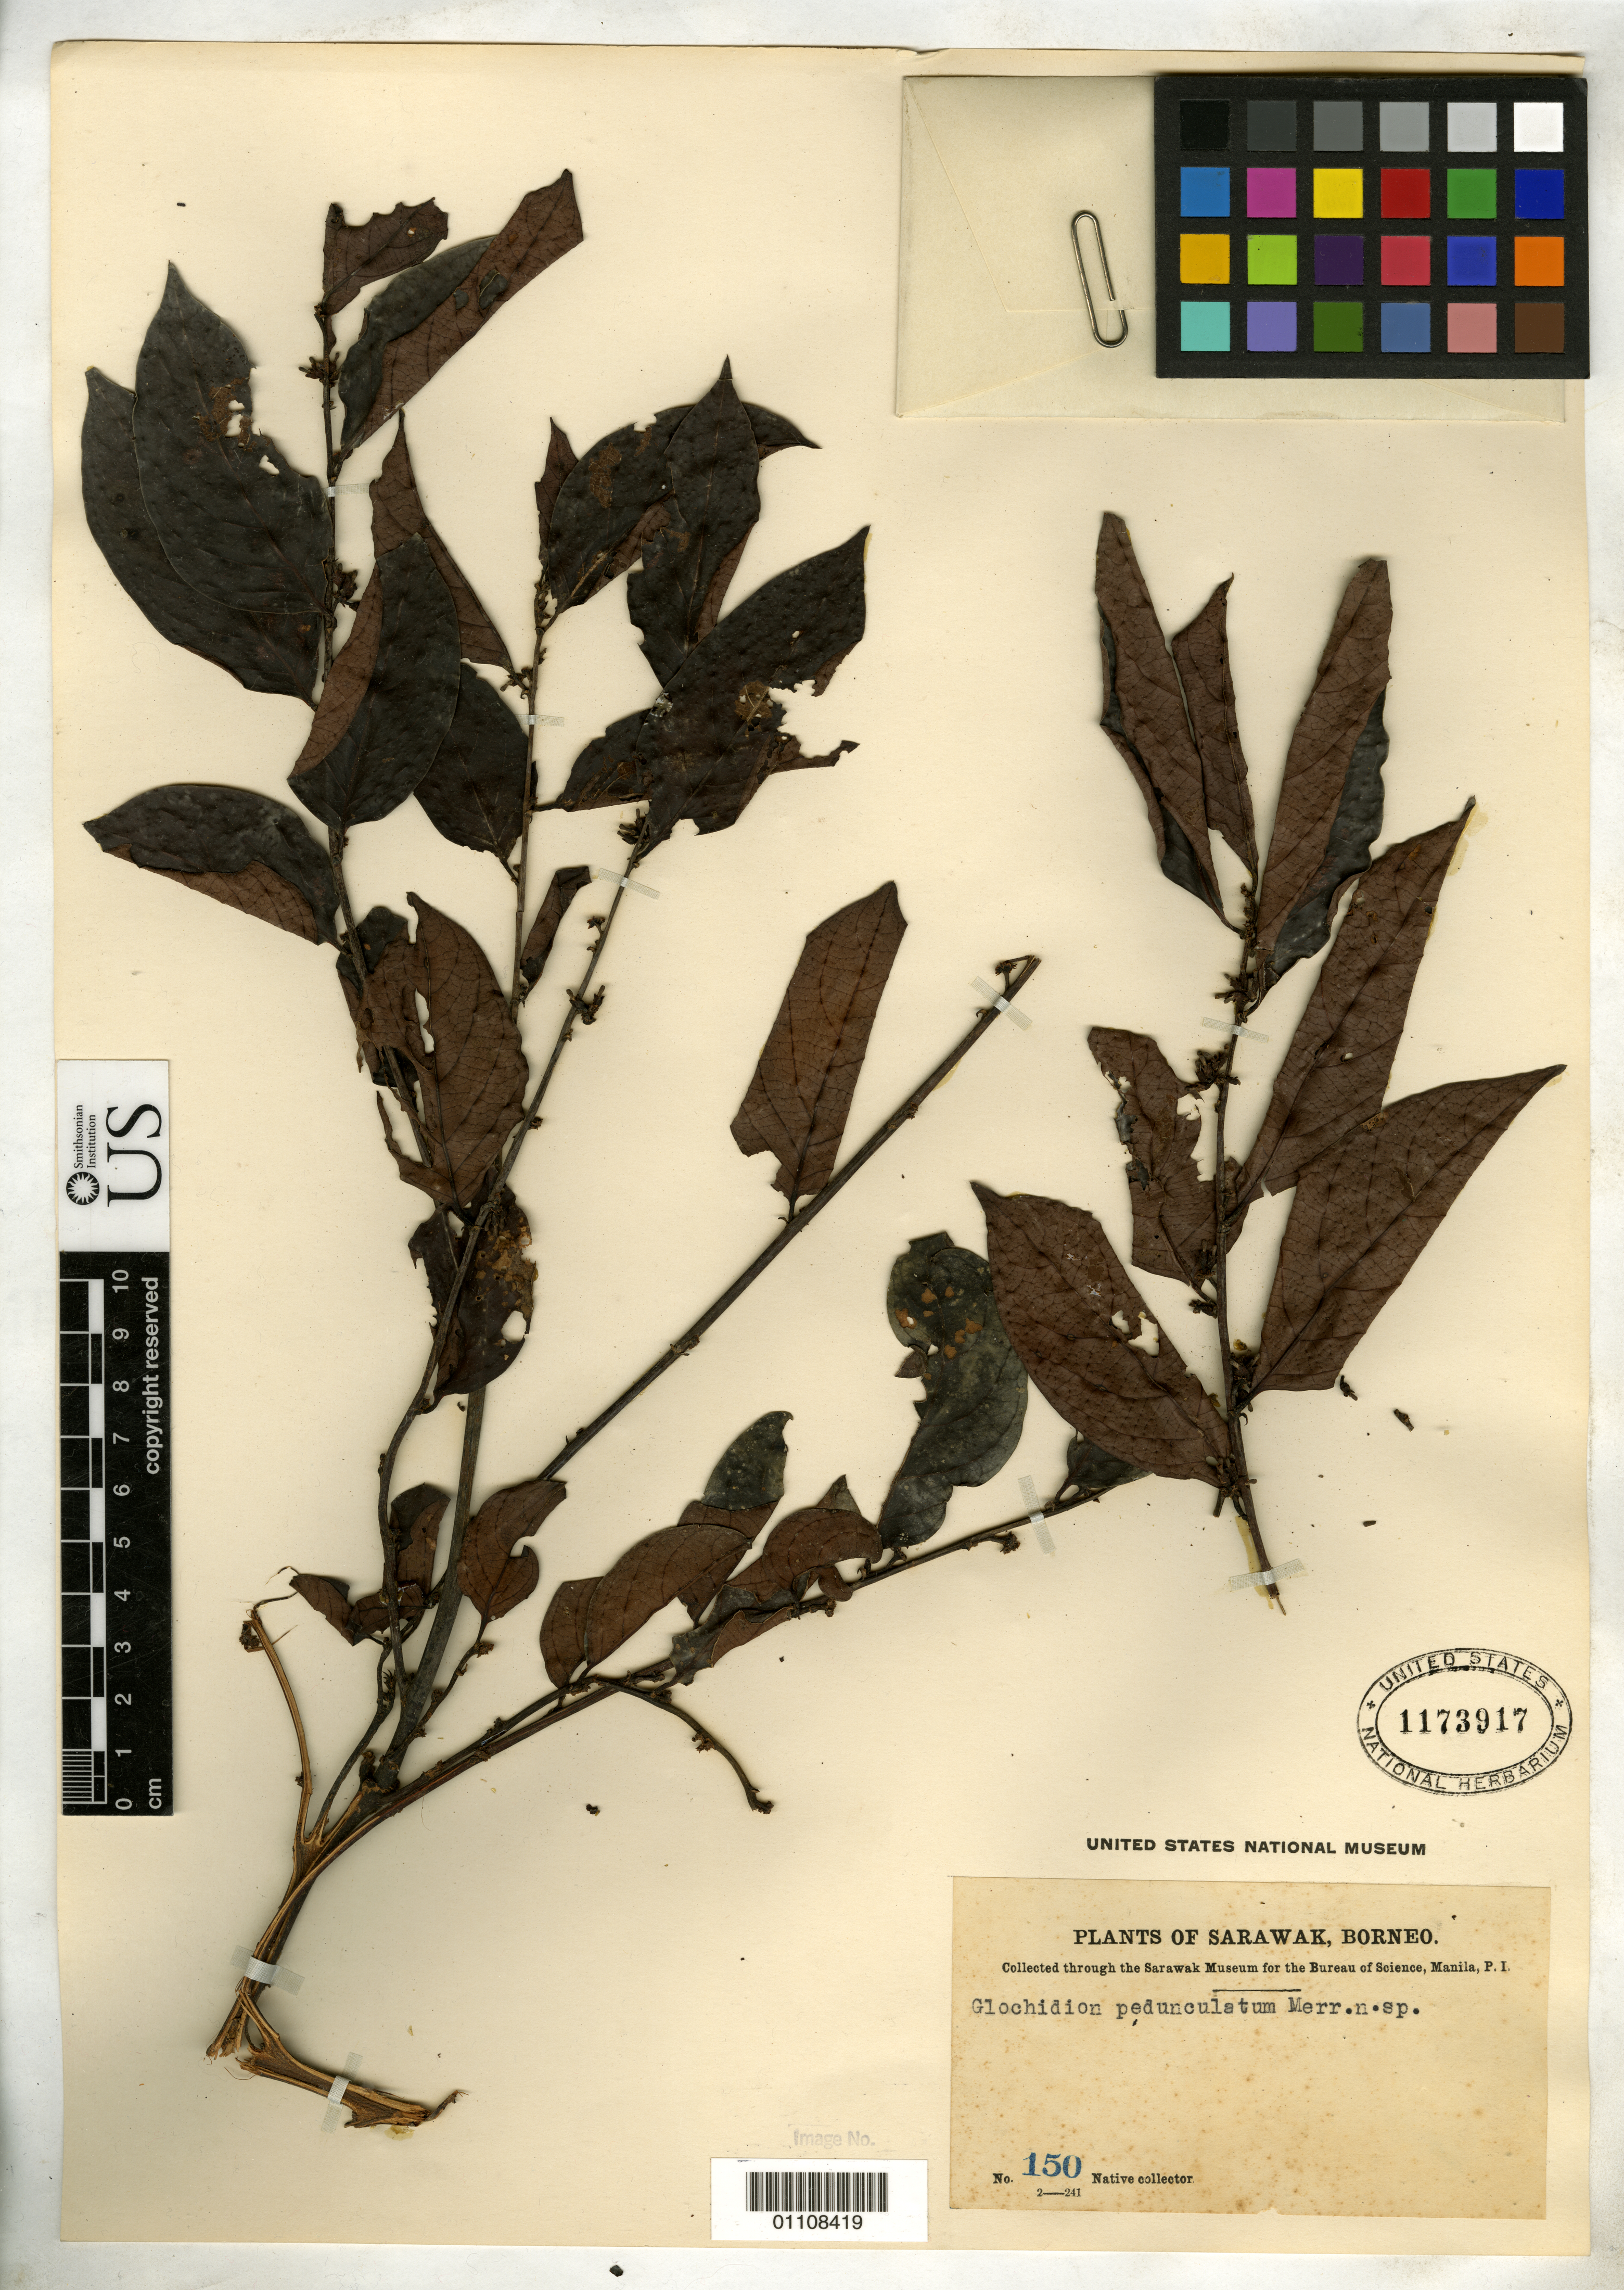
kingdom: Plantae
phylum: Tracheophyta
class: Magnoliopsida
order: Malpighiales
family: Phyllanthaceae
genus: Glochidion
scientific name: Glochidion pedunculatum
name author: Merr.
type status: Type Collection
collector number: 150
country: Malaysia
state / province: Sarawak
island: Borneo Island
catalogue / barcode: US 1173917